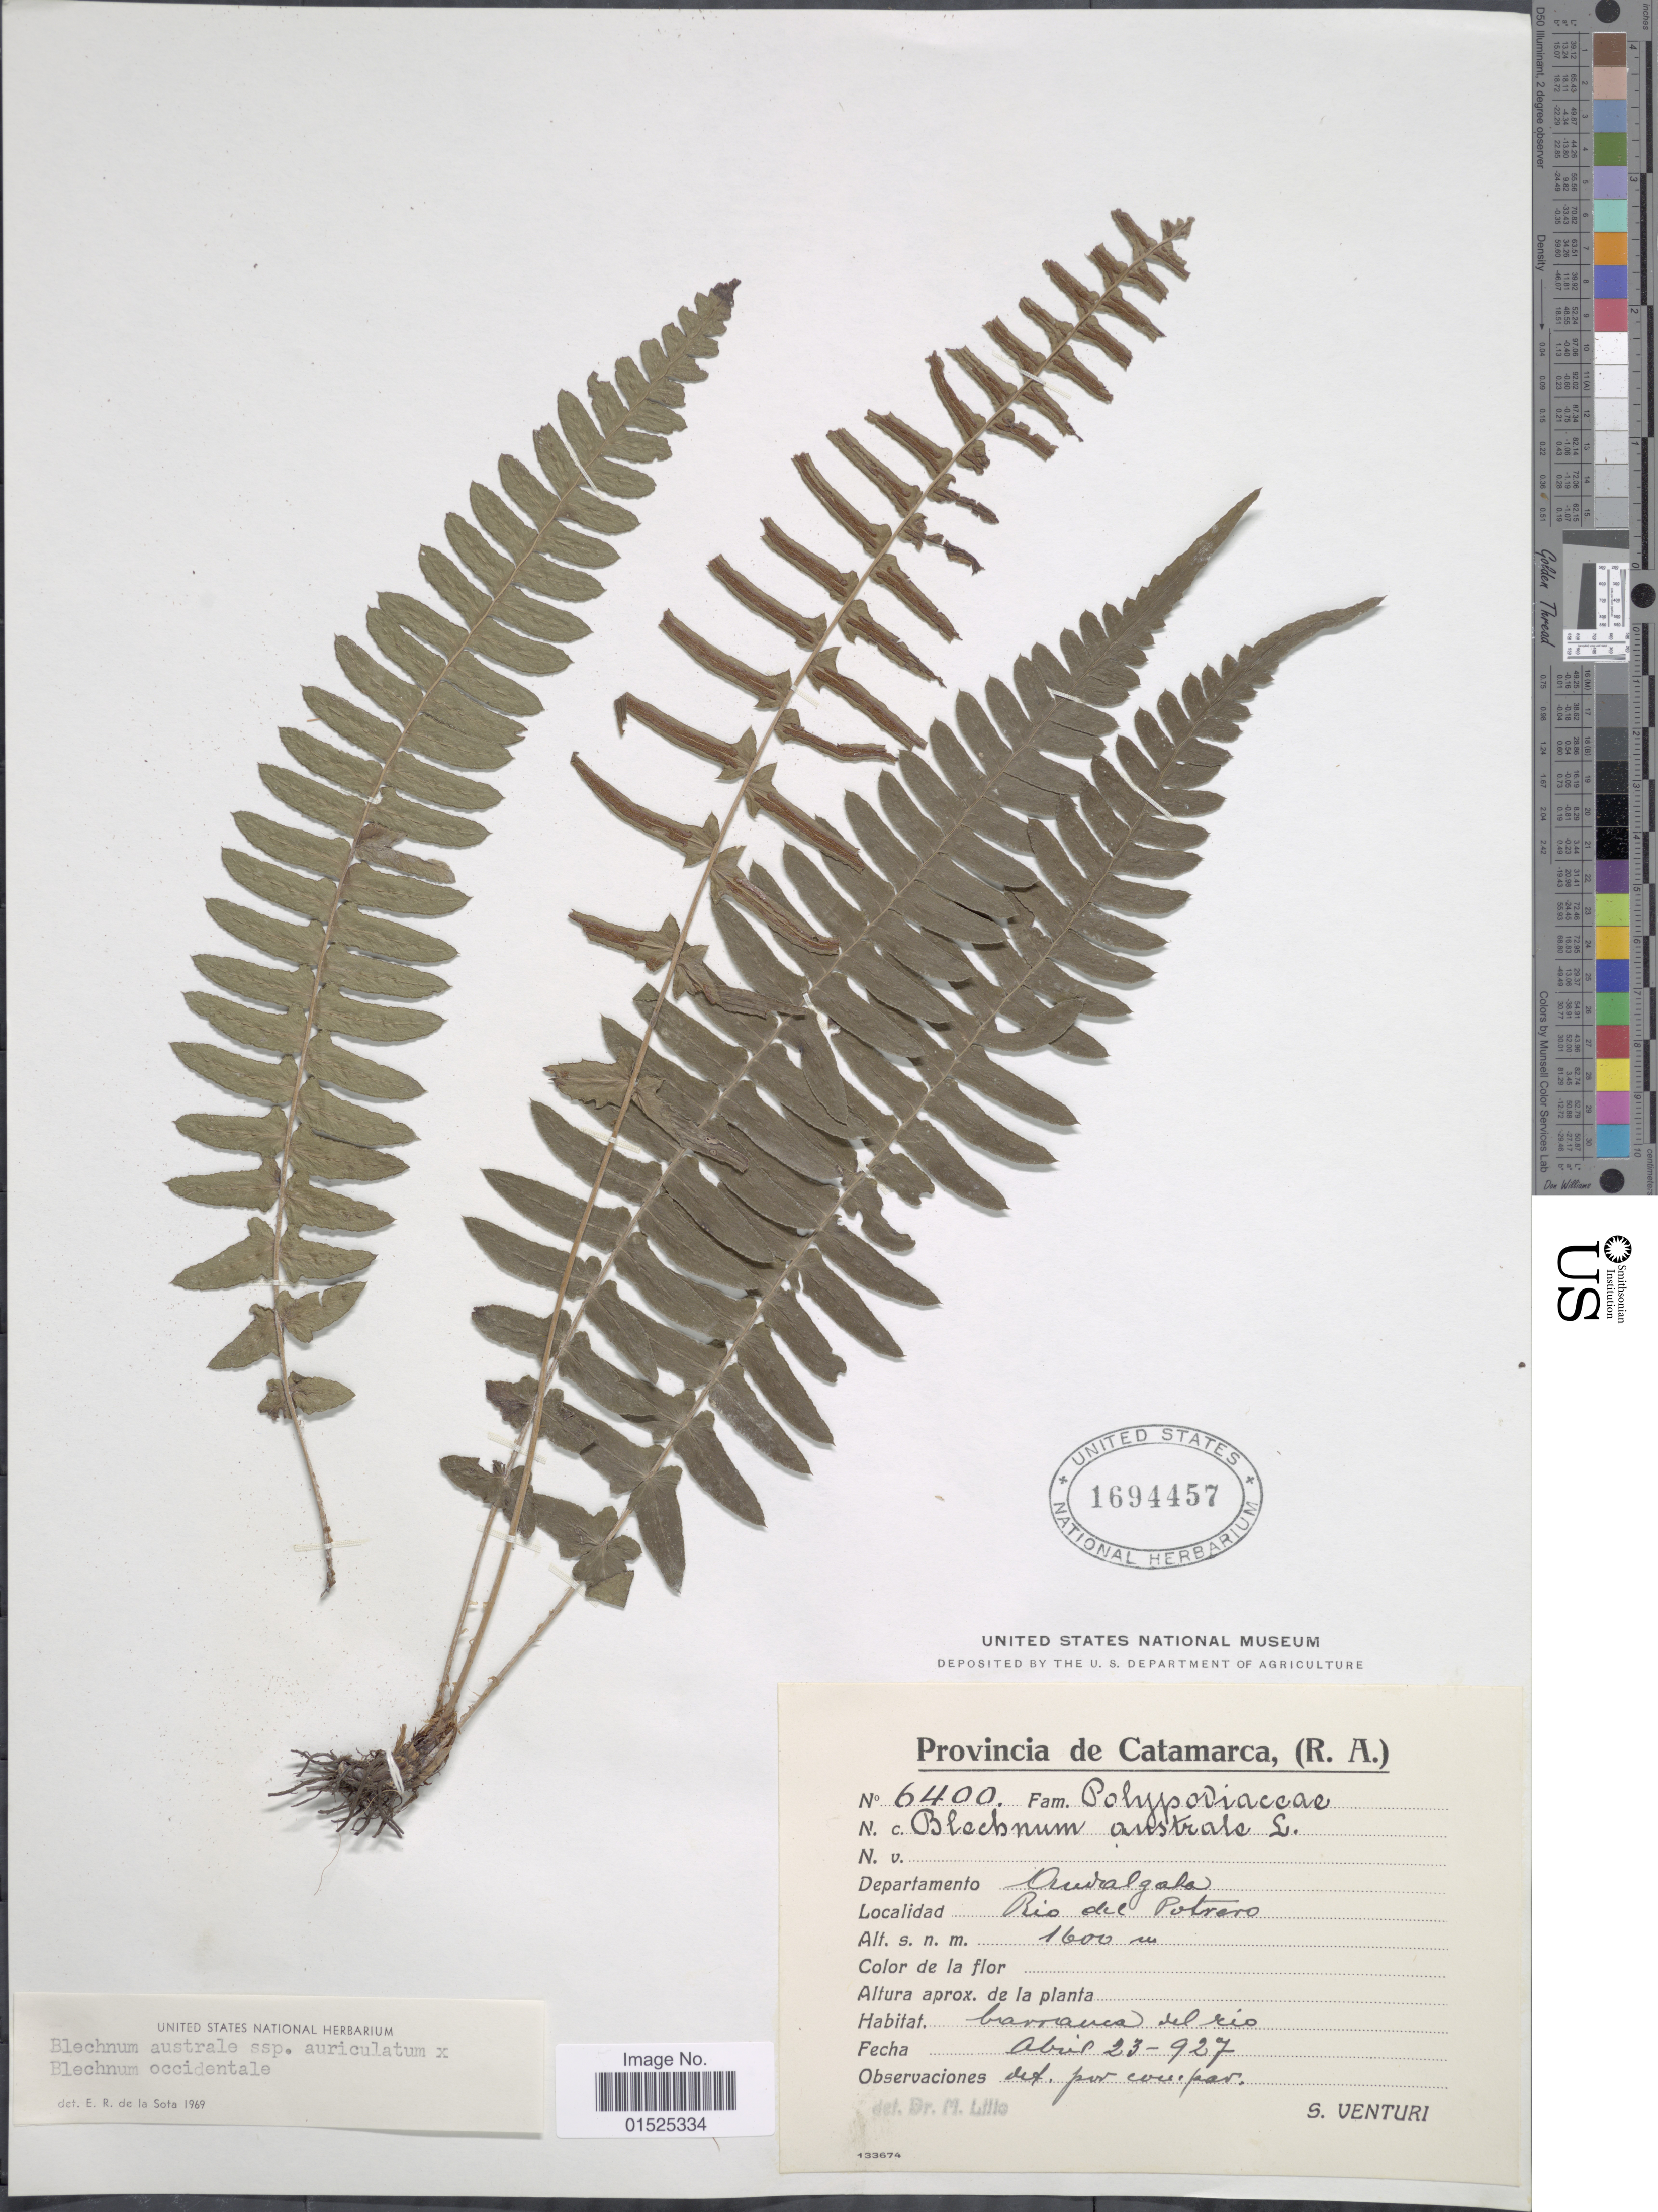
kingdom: Plantae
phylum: Tracheophyta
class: Polypodiopsida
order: Polypodiales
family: Blechnaceae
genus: Blechnum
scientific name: Blechnum australe subsp. auriculatum x B. occidentale L.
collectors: S. Venturi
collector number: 6400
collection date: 1927-04-23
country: Argentina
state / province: Catamarca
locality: Catamarca, (R. A.),Departamento Oruvalgala, Rio del Potrero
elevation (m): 1600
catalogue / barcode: US 16944574